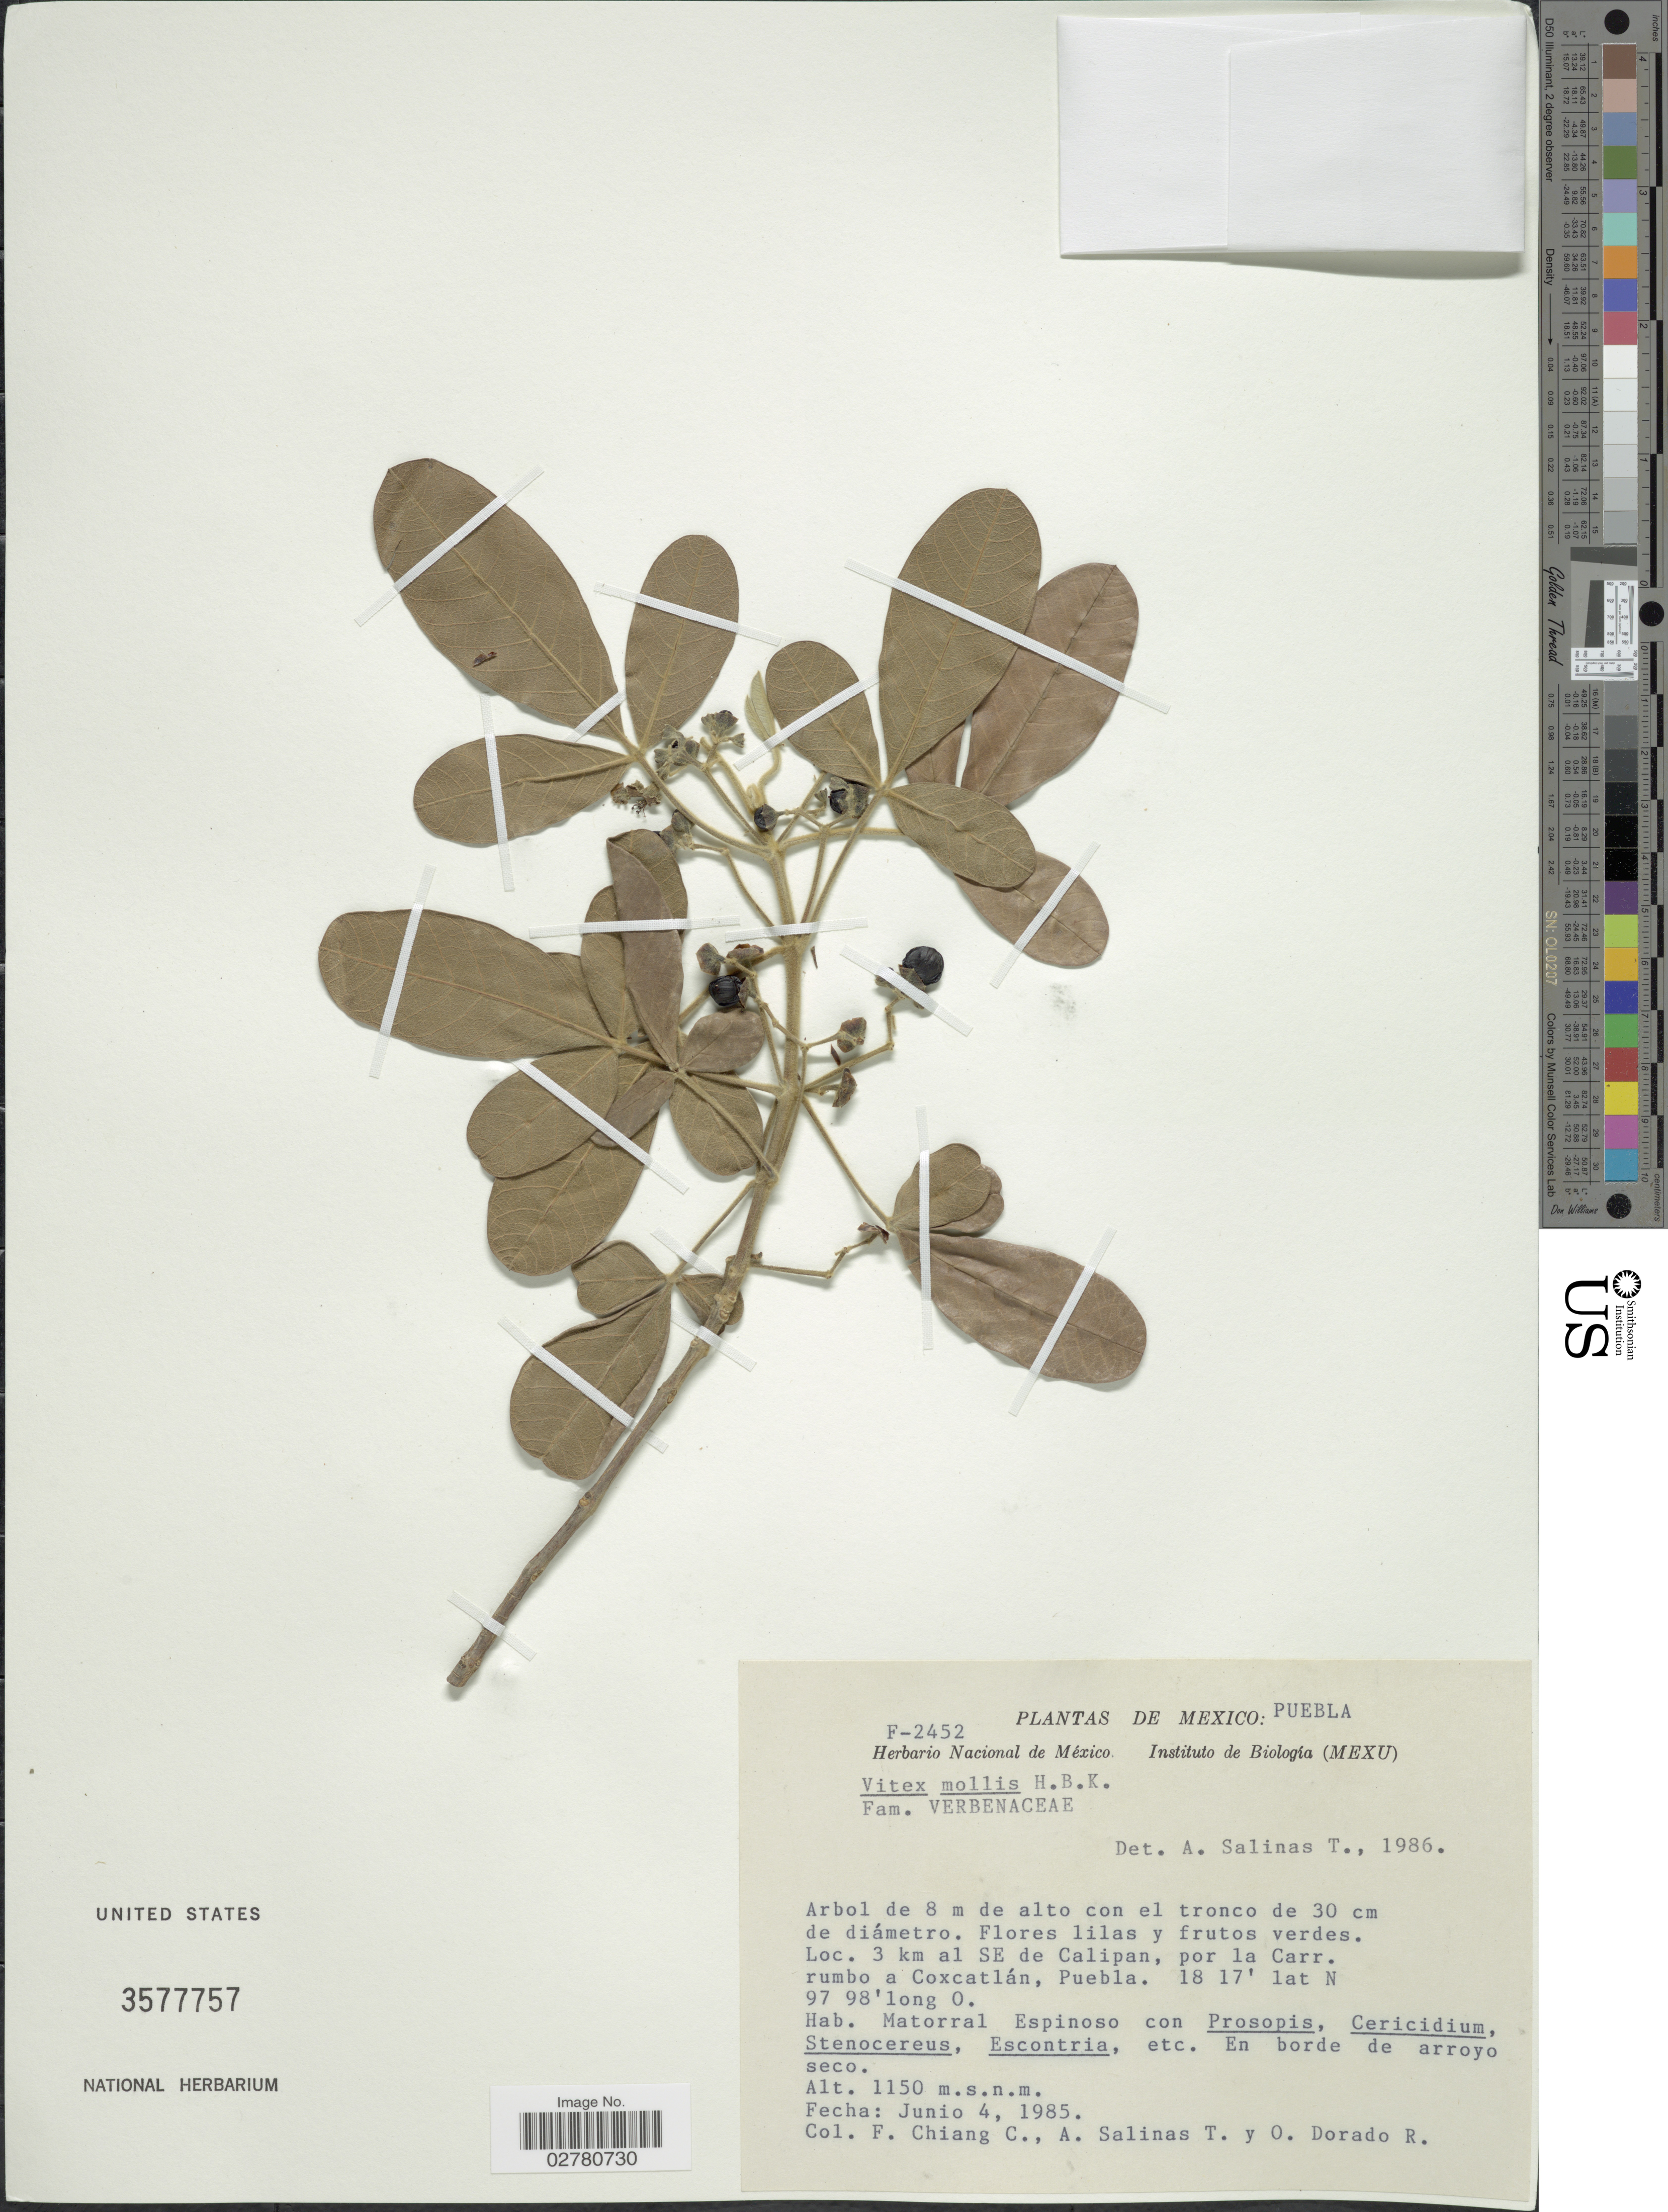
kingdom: Plantae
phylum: Tracheophyta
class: Magnoliopsida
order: Lamiales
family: Lamiaceae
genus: Vitex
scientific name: Vitex mollis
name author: Kunth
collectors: F. Chiang C., A. Salinas T. & O. R. Dorado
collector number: F-2452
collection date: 1985-06-04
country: Mexico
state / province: Puebla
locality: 3 km al SE de Calipan, por la Carr. rumbo a Coxcatlán.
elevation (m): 1150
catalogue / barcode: US 3577757